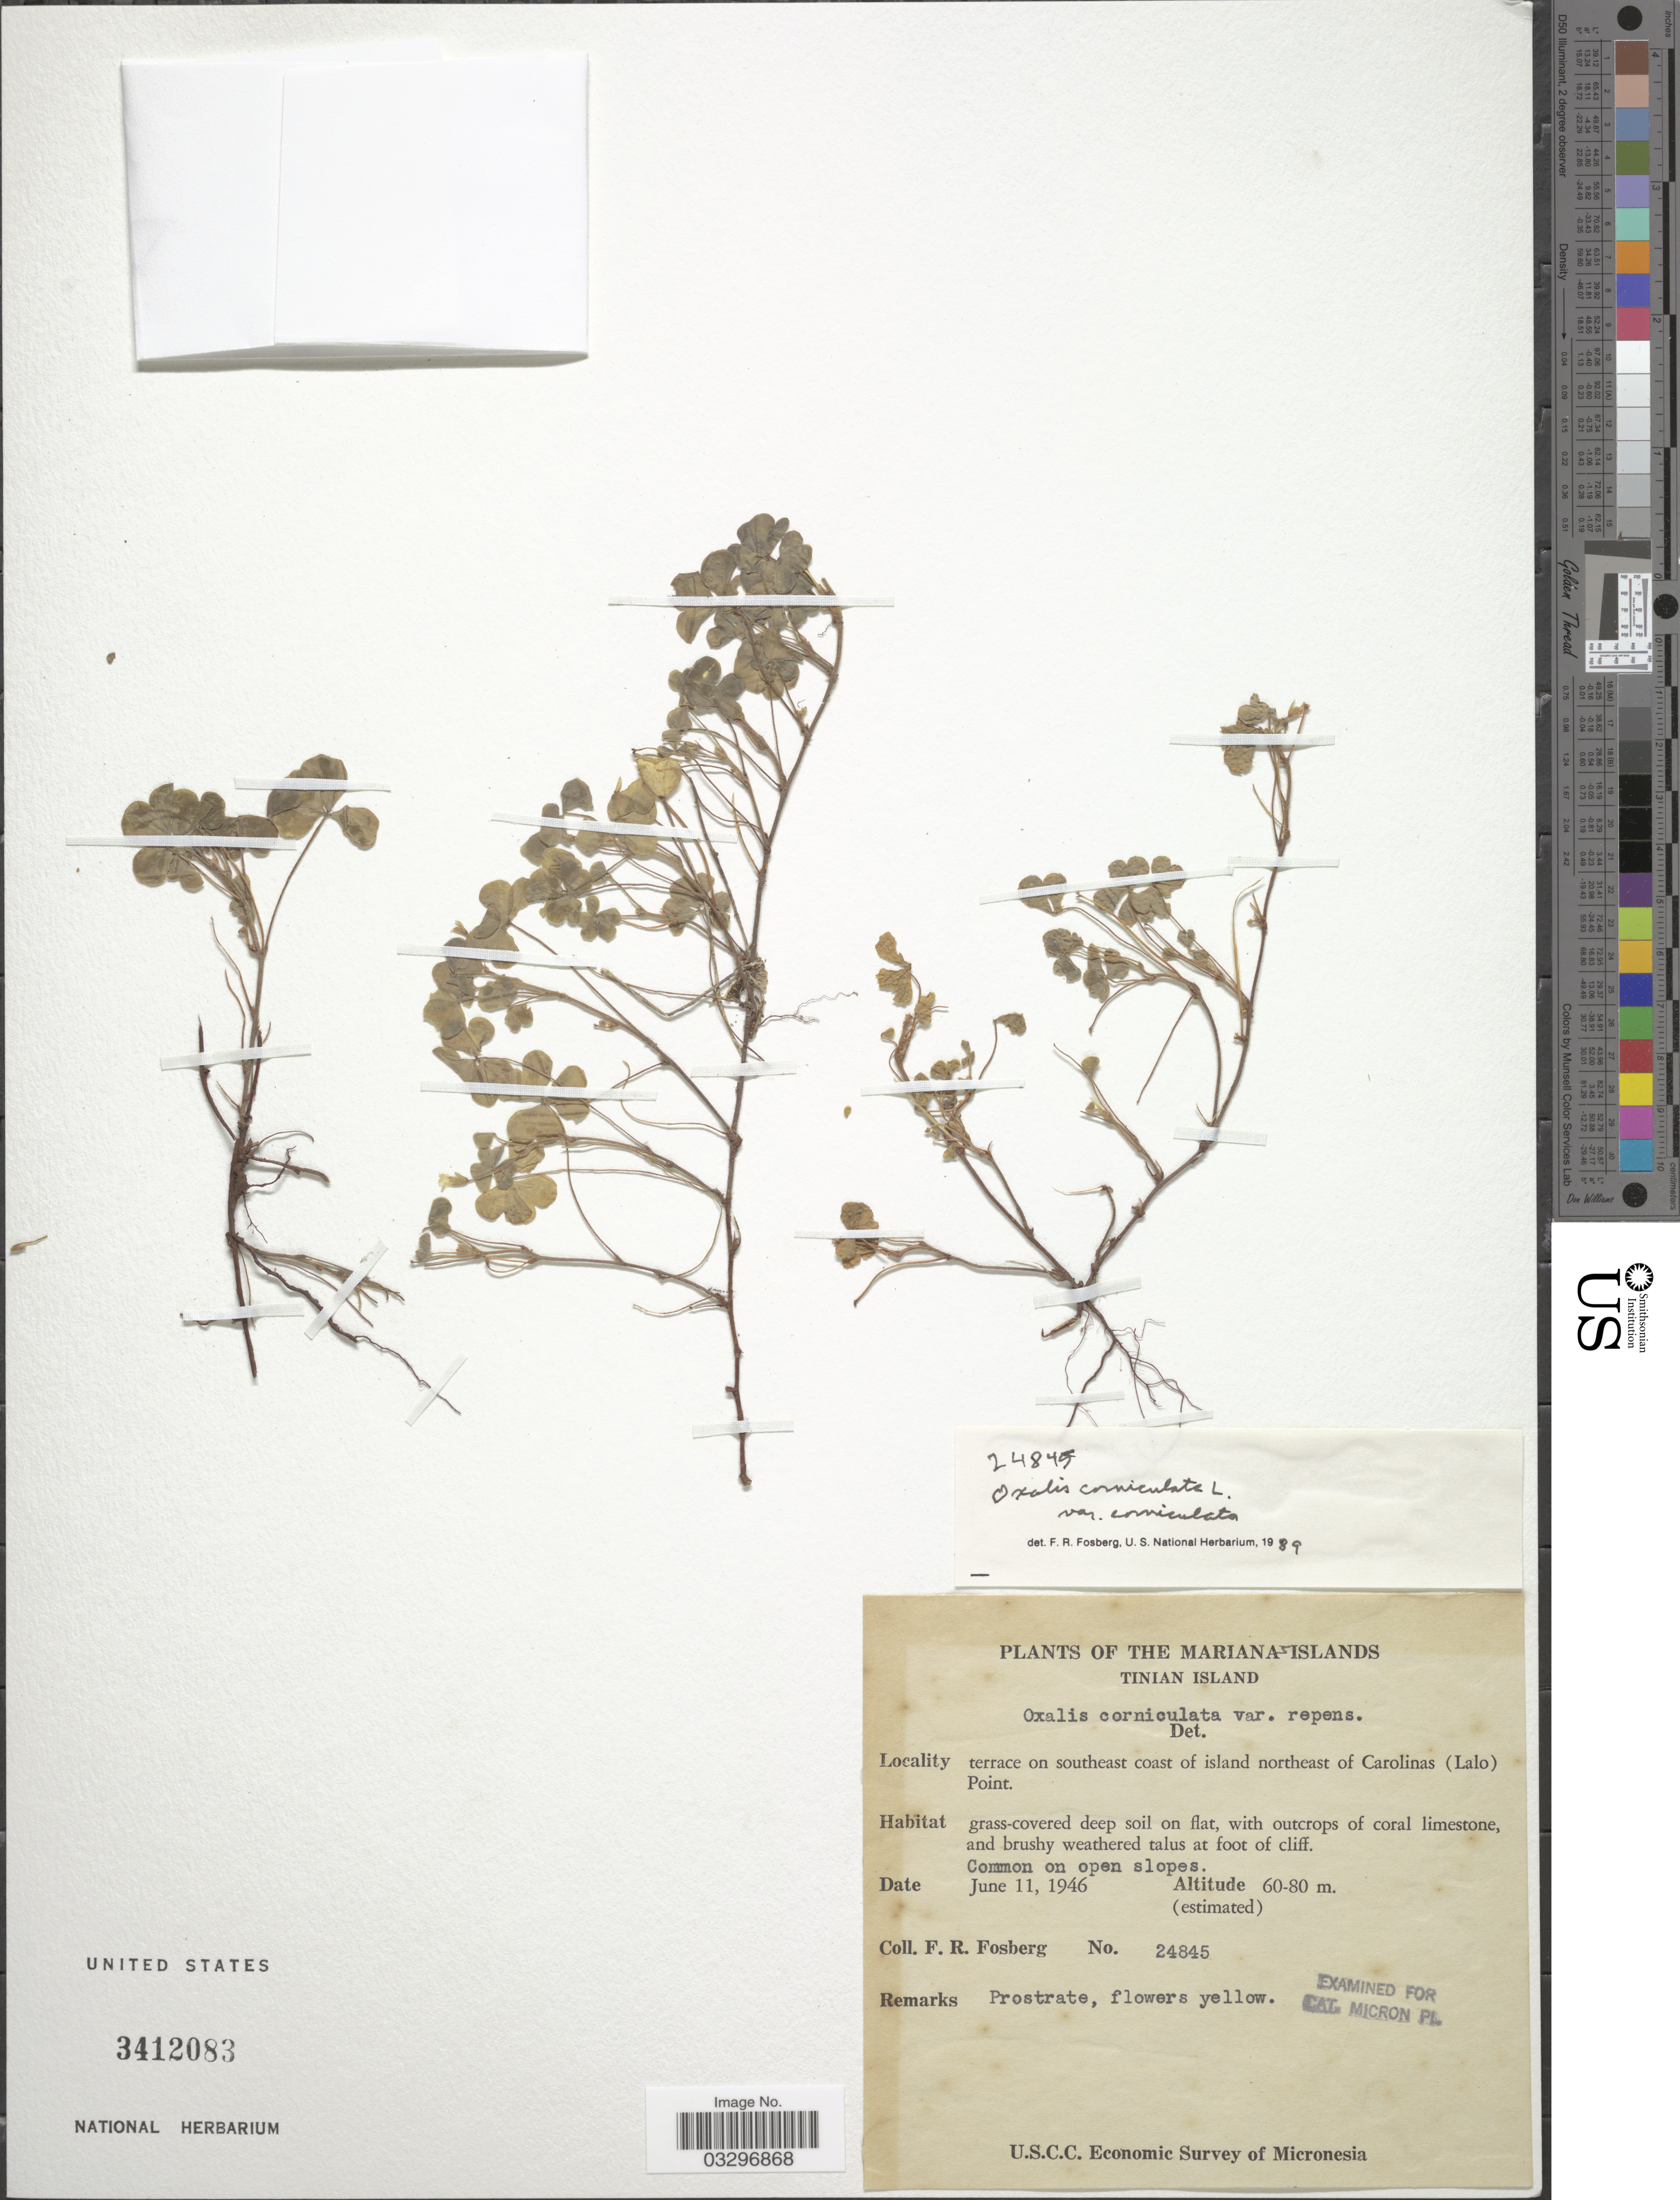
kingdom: Plantae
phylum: Tracheophyta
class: Magnoliopsida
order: Oxalidales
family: Oxalidaceae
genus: Oxalis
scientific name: Oxalis corniculata var. corniculata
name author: L.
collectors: F. R. Fosberg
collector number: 24845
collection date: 1946-06-11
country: Northern Mariana Islands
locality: Marianas Islands. Tinian Island. Terrace on southeast coast of island northeast of Carolinas (Lalo) Point.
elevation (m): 60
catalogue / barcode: US 3412083